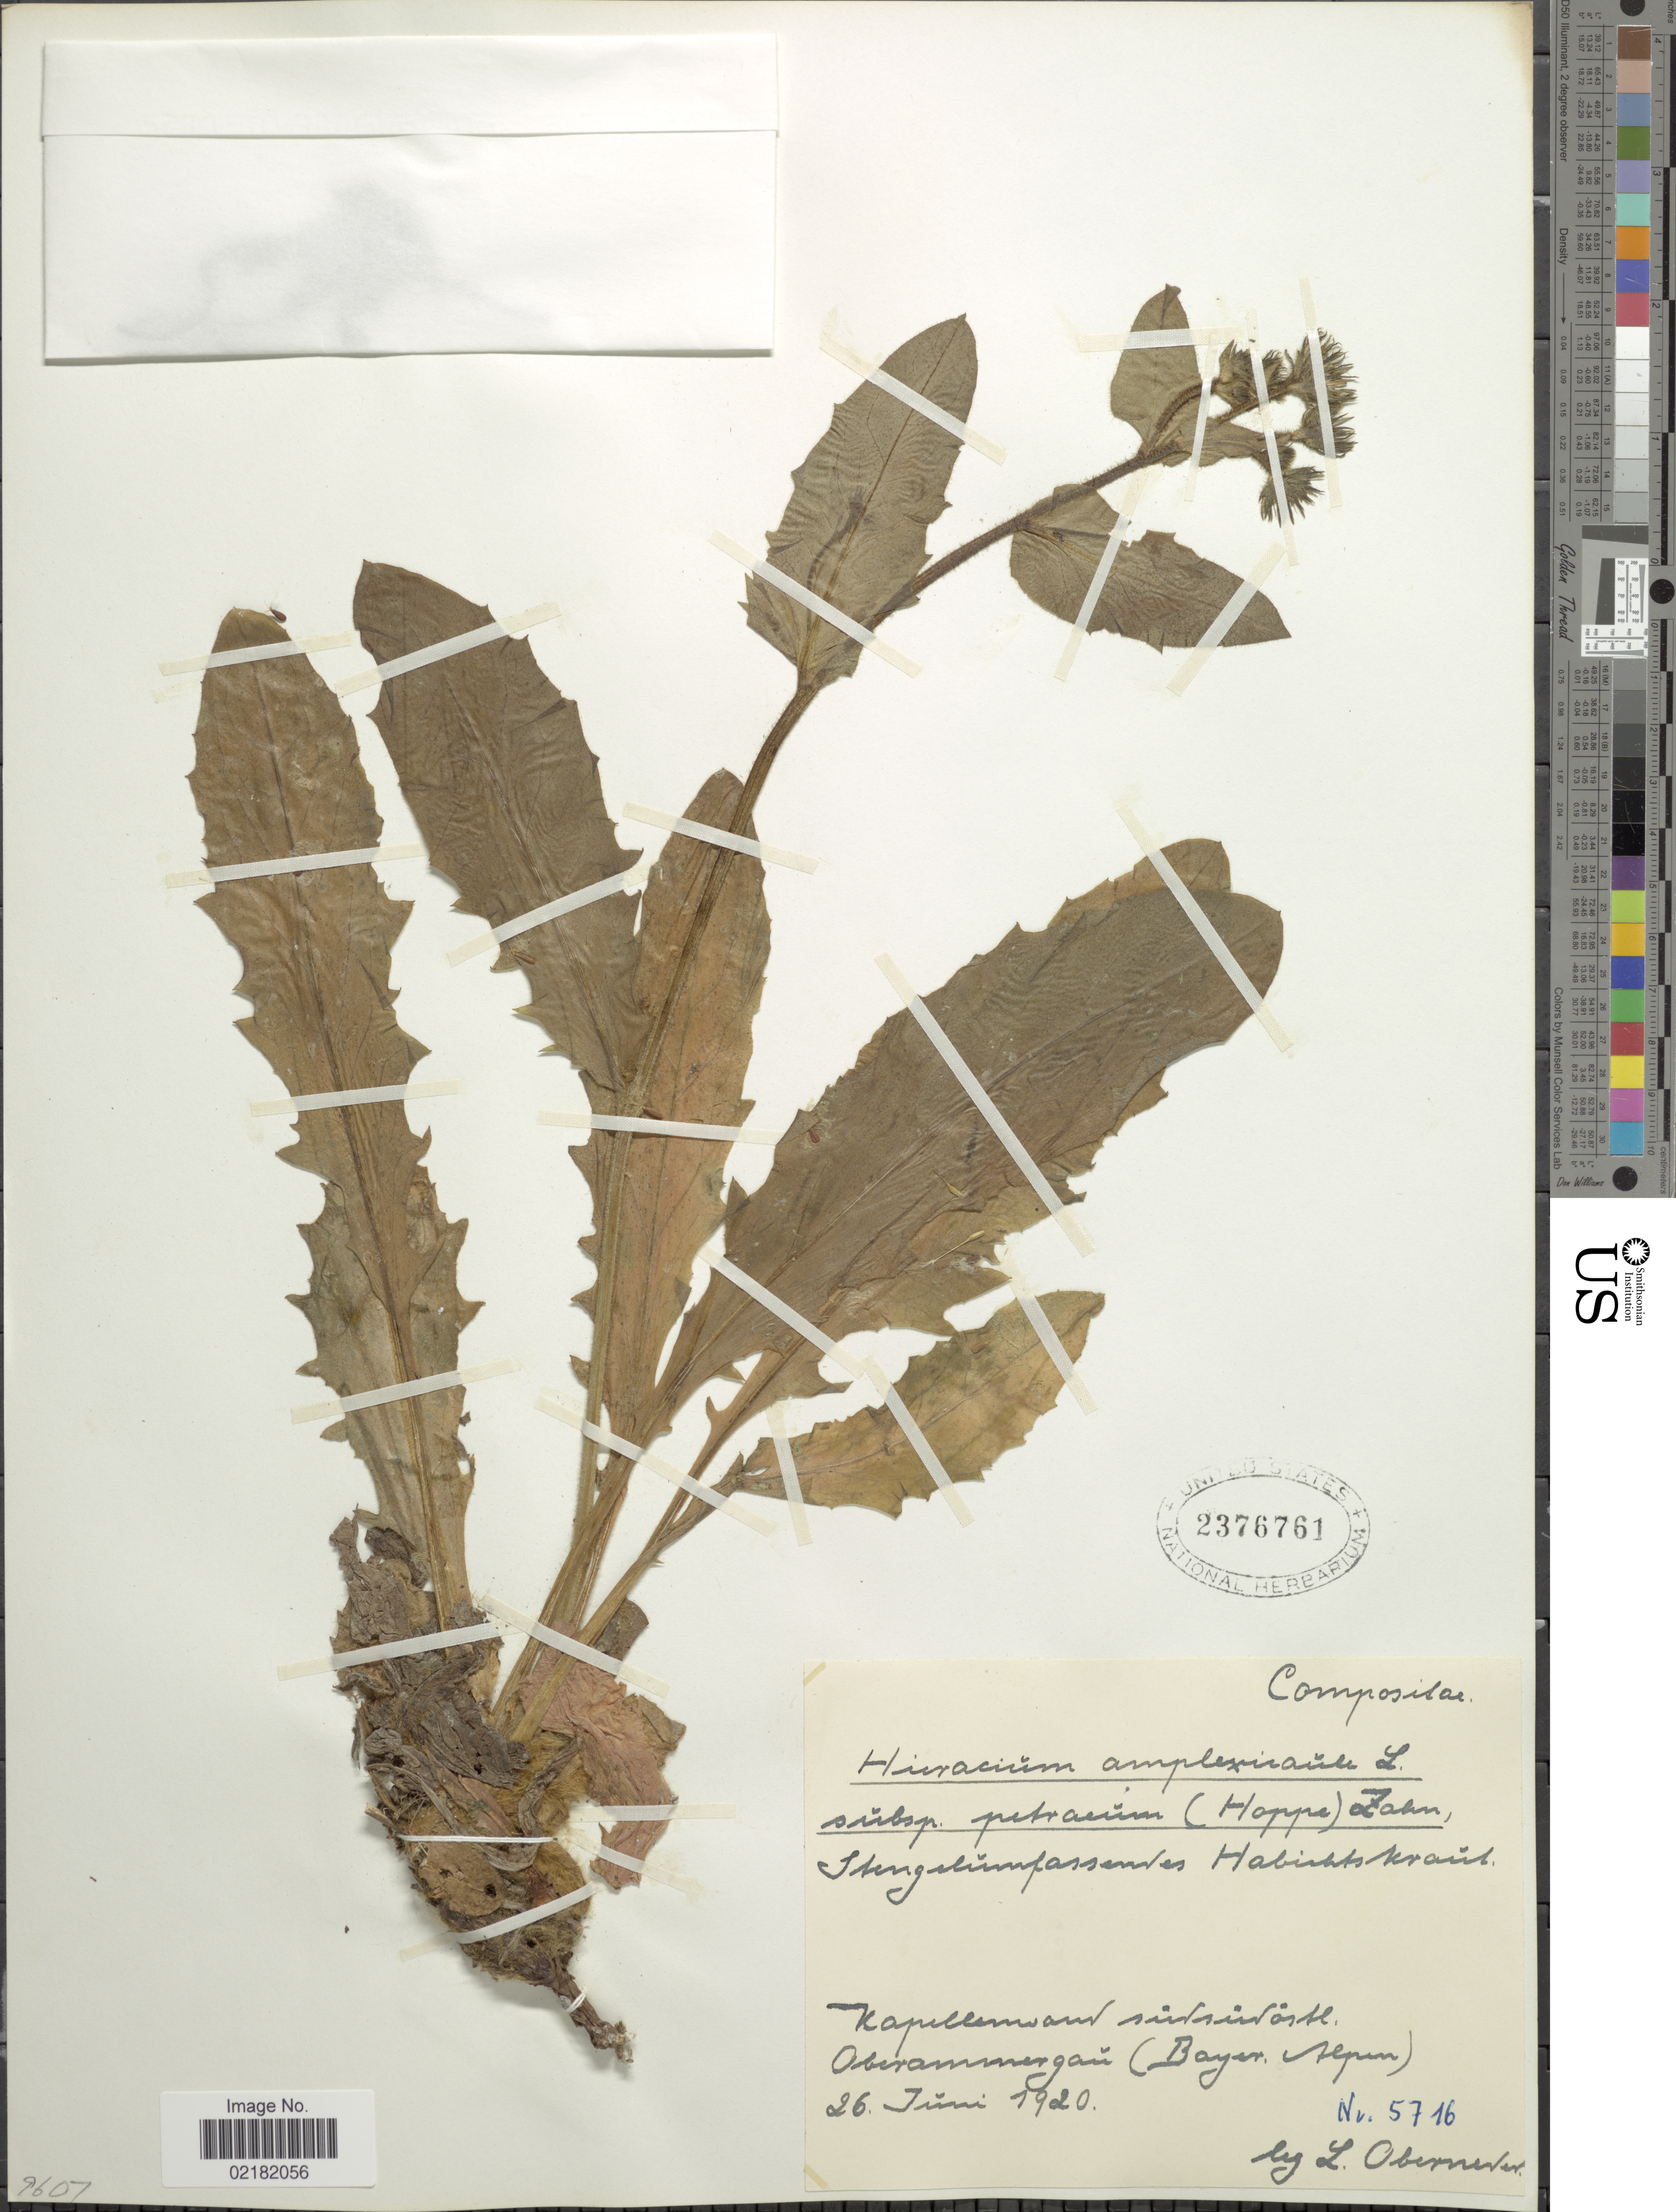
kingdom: Plantae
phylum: Tracheophyta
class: Magnoliopsida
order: Asterales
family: Asteraceae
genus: Hieracium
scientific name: Hieracium amplexicaule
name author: L.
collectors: L. Oberneder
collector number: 5716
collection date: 1920-06-26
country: Germany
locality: Kapulleman sudsuvostl Oberammergau (Bayer. Alpen). [interpreted]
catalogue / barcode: US 2376761